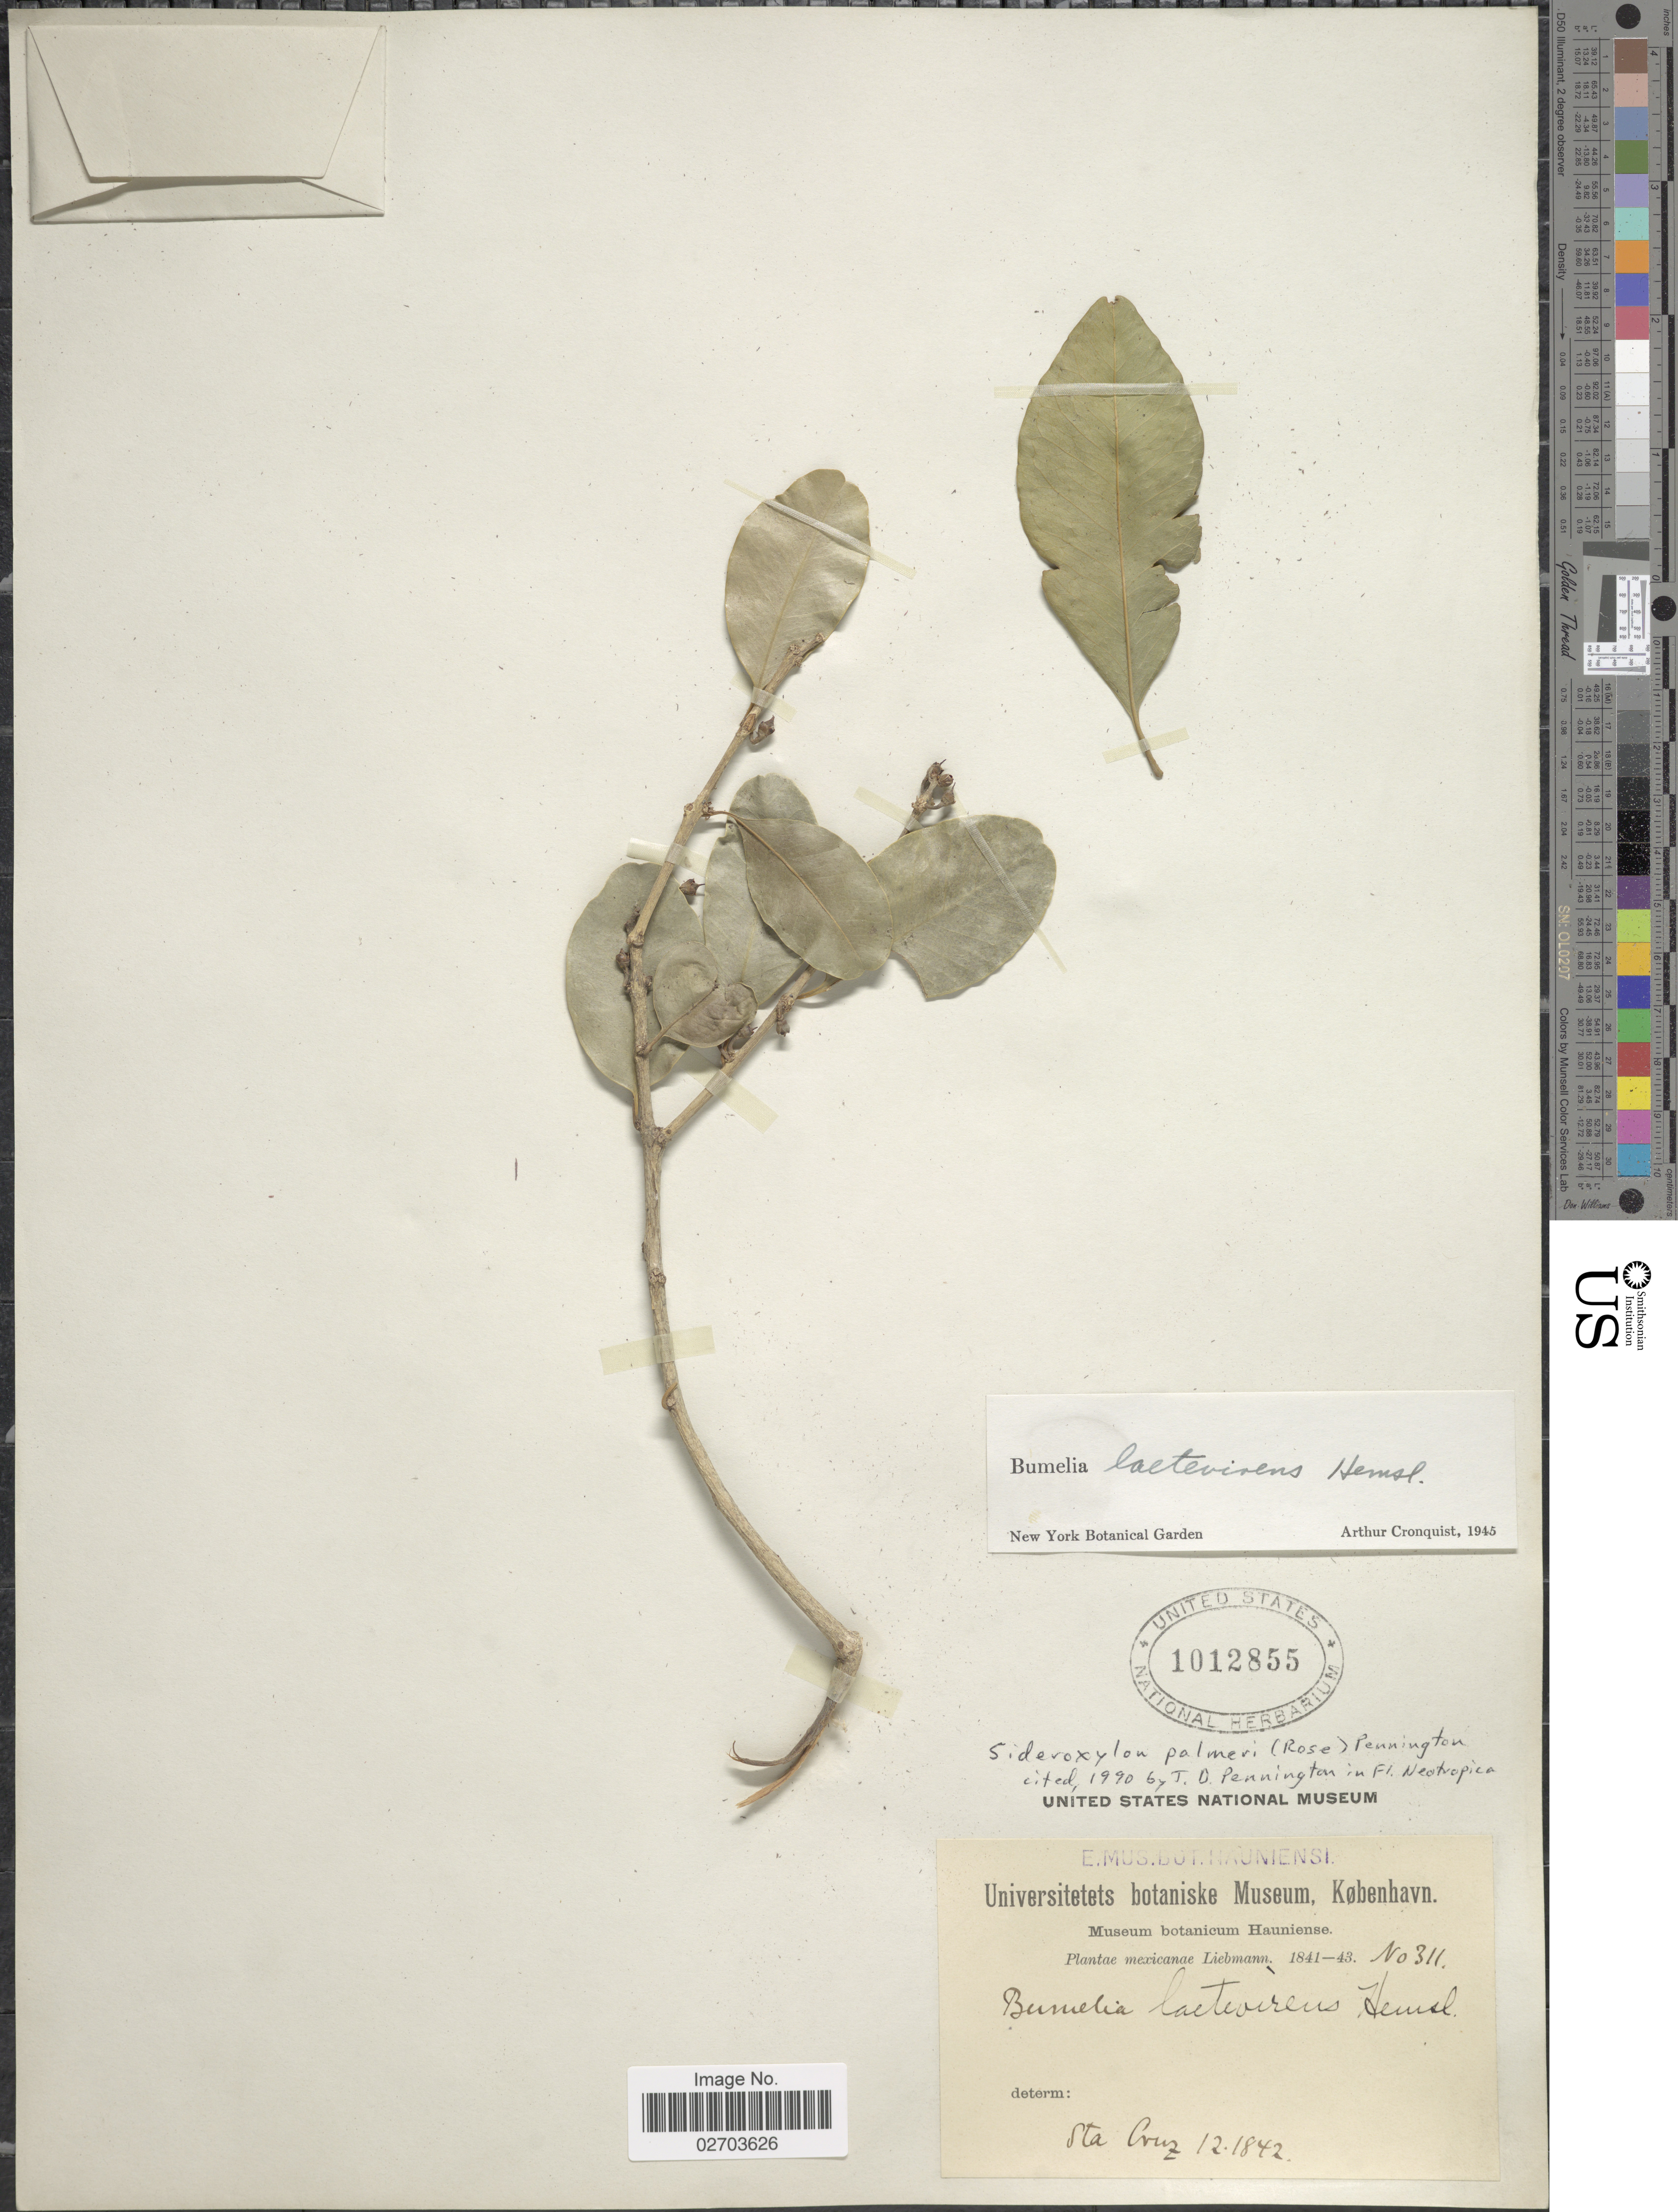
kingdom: Plantae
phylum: Tracheophyta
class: Magnoliopsida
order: Ericales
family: Sapotaceae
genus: Sideroxylon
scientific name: Sideroxylon palmeri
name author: (Rose) T.D. Penn.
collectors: Liebmann, --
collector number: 311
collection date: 1842-12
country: Mexico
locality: Mexicanae, St. Cruz.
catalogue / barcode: US 1012855